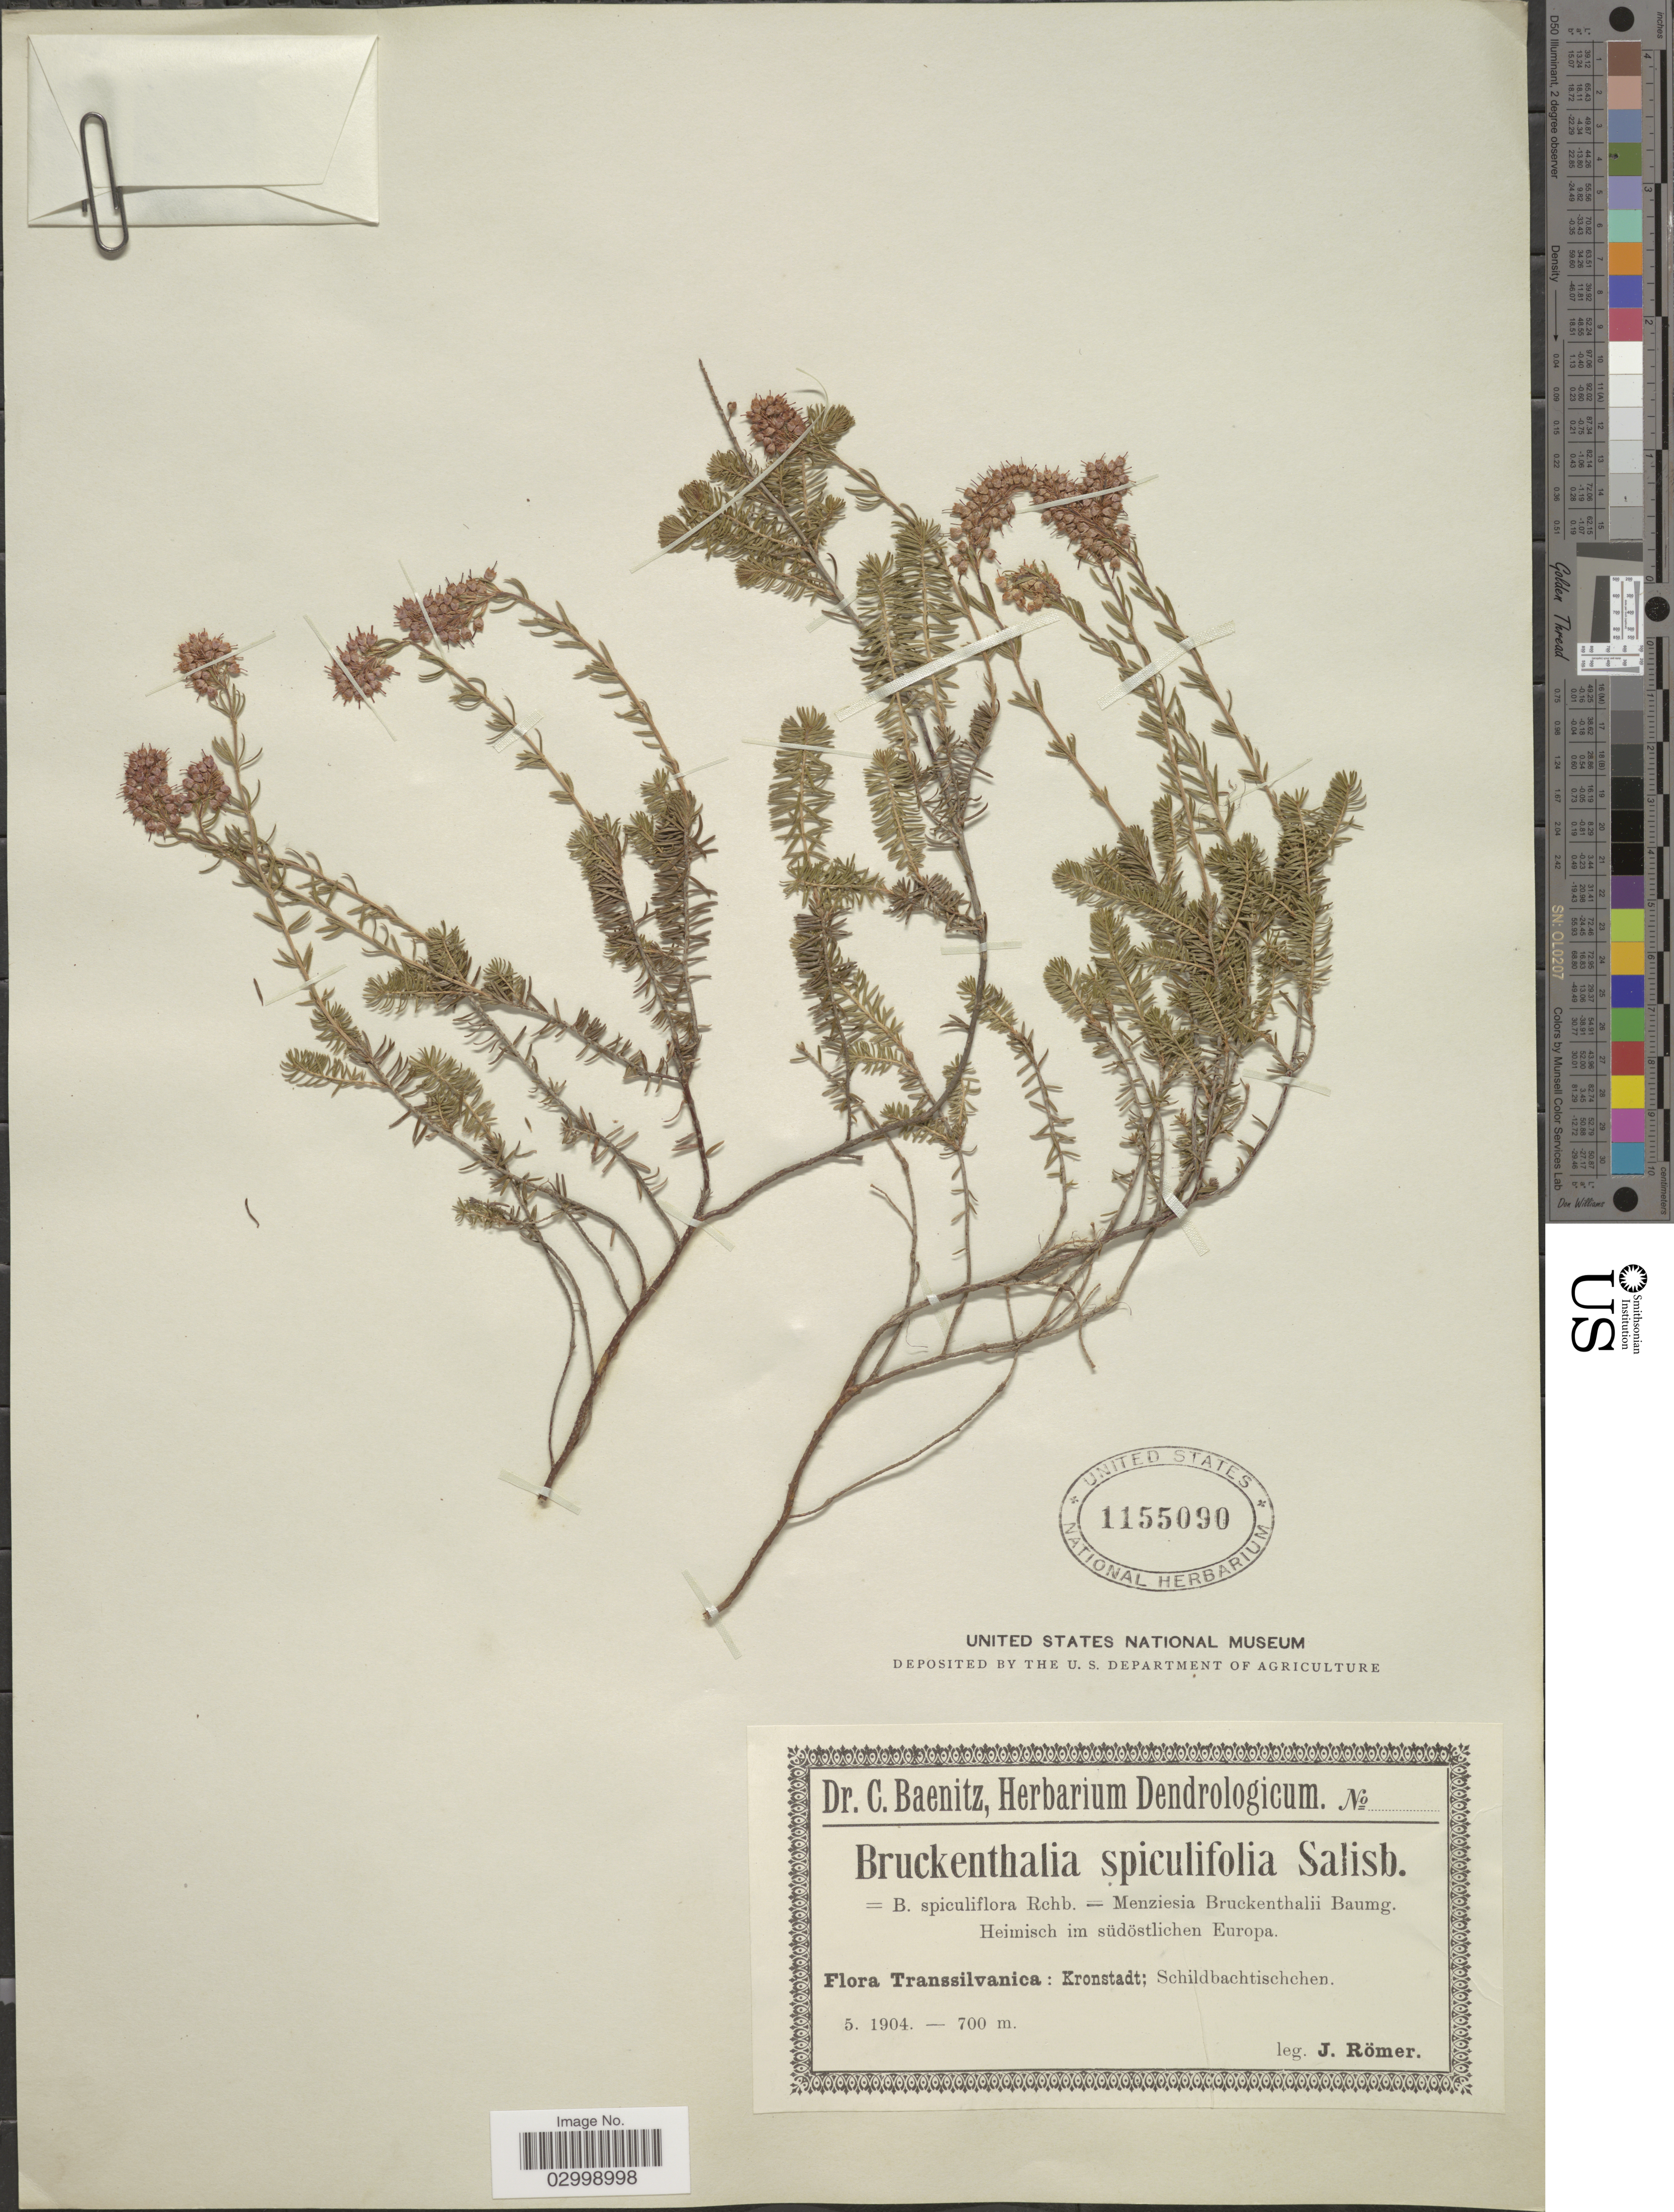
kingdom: Plantae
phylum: Tracheophyta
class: Magnoliopsida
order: Ericales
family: Ericaceae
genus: Bruckenthalia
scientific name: Bruckenthalia spiculifolia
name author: (Salisb.) Rchb.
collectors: J. Romer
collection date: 1904-05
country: Romania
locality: Transsilvanica: Kronstadt; Schildbachtischchen.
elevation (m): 700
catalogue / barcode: US 1155090